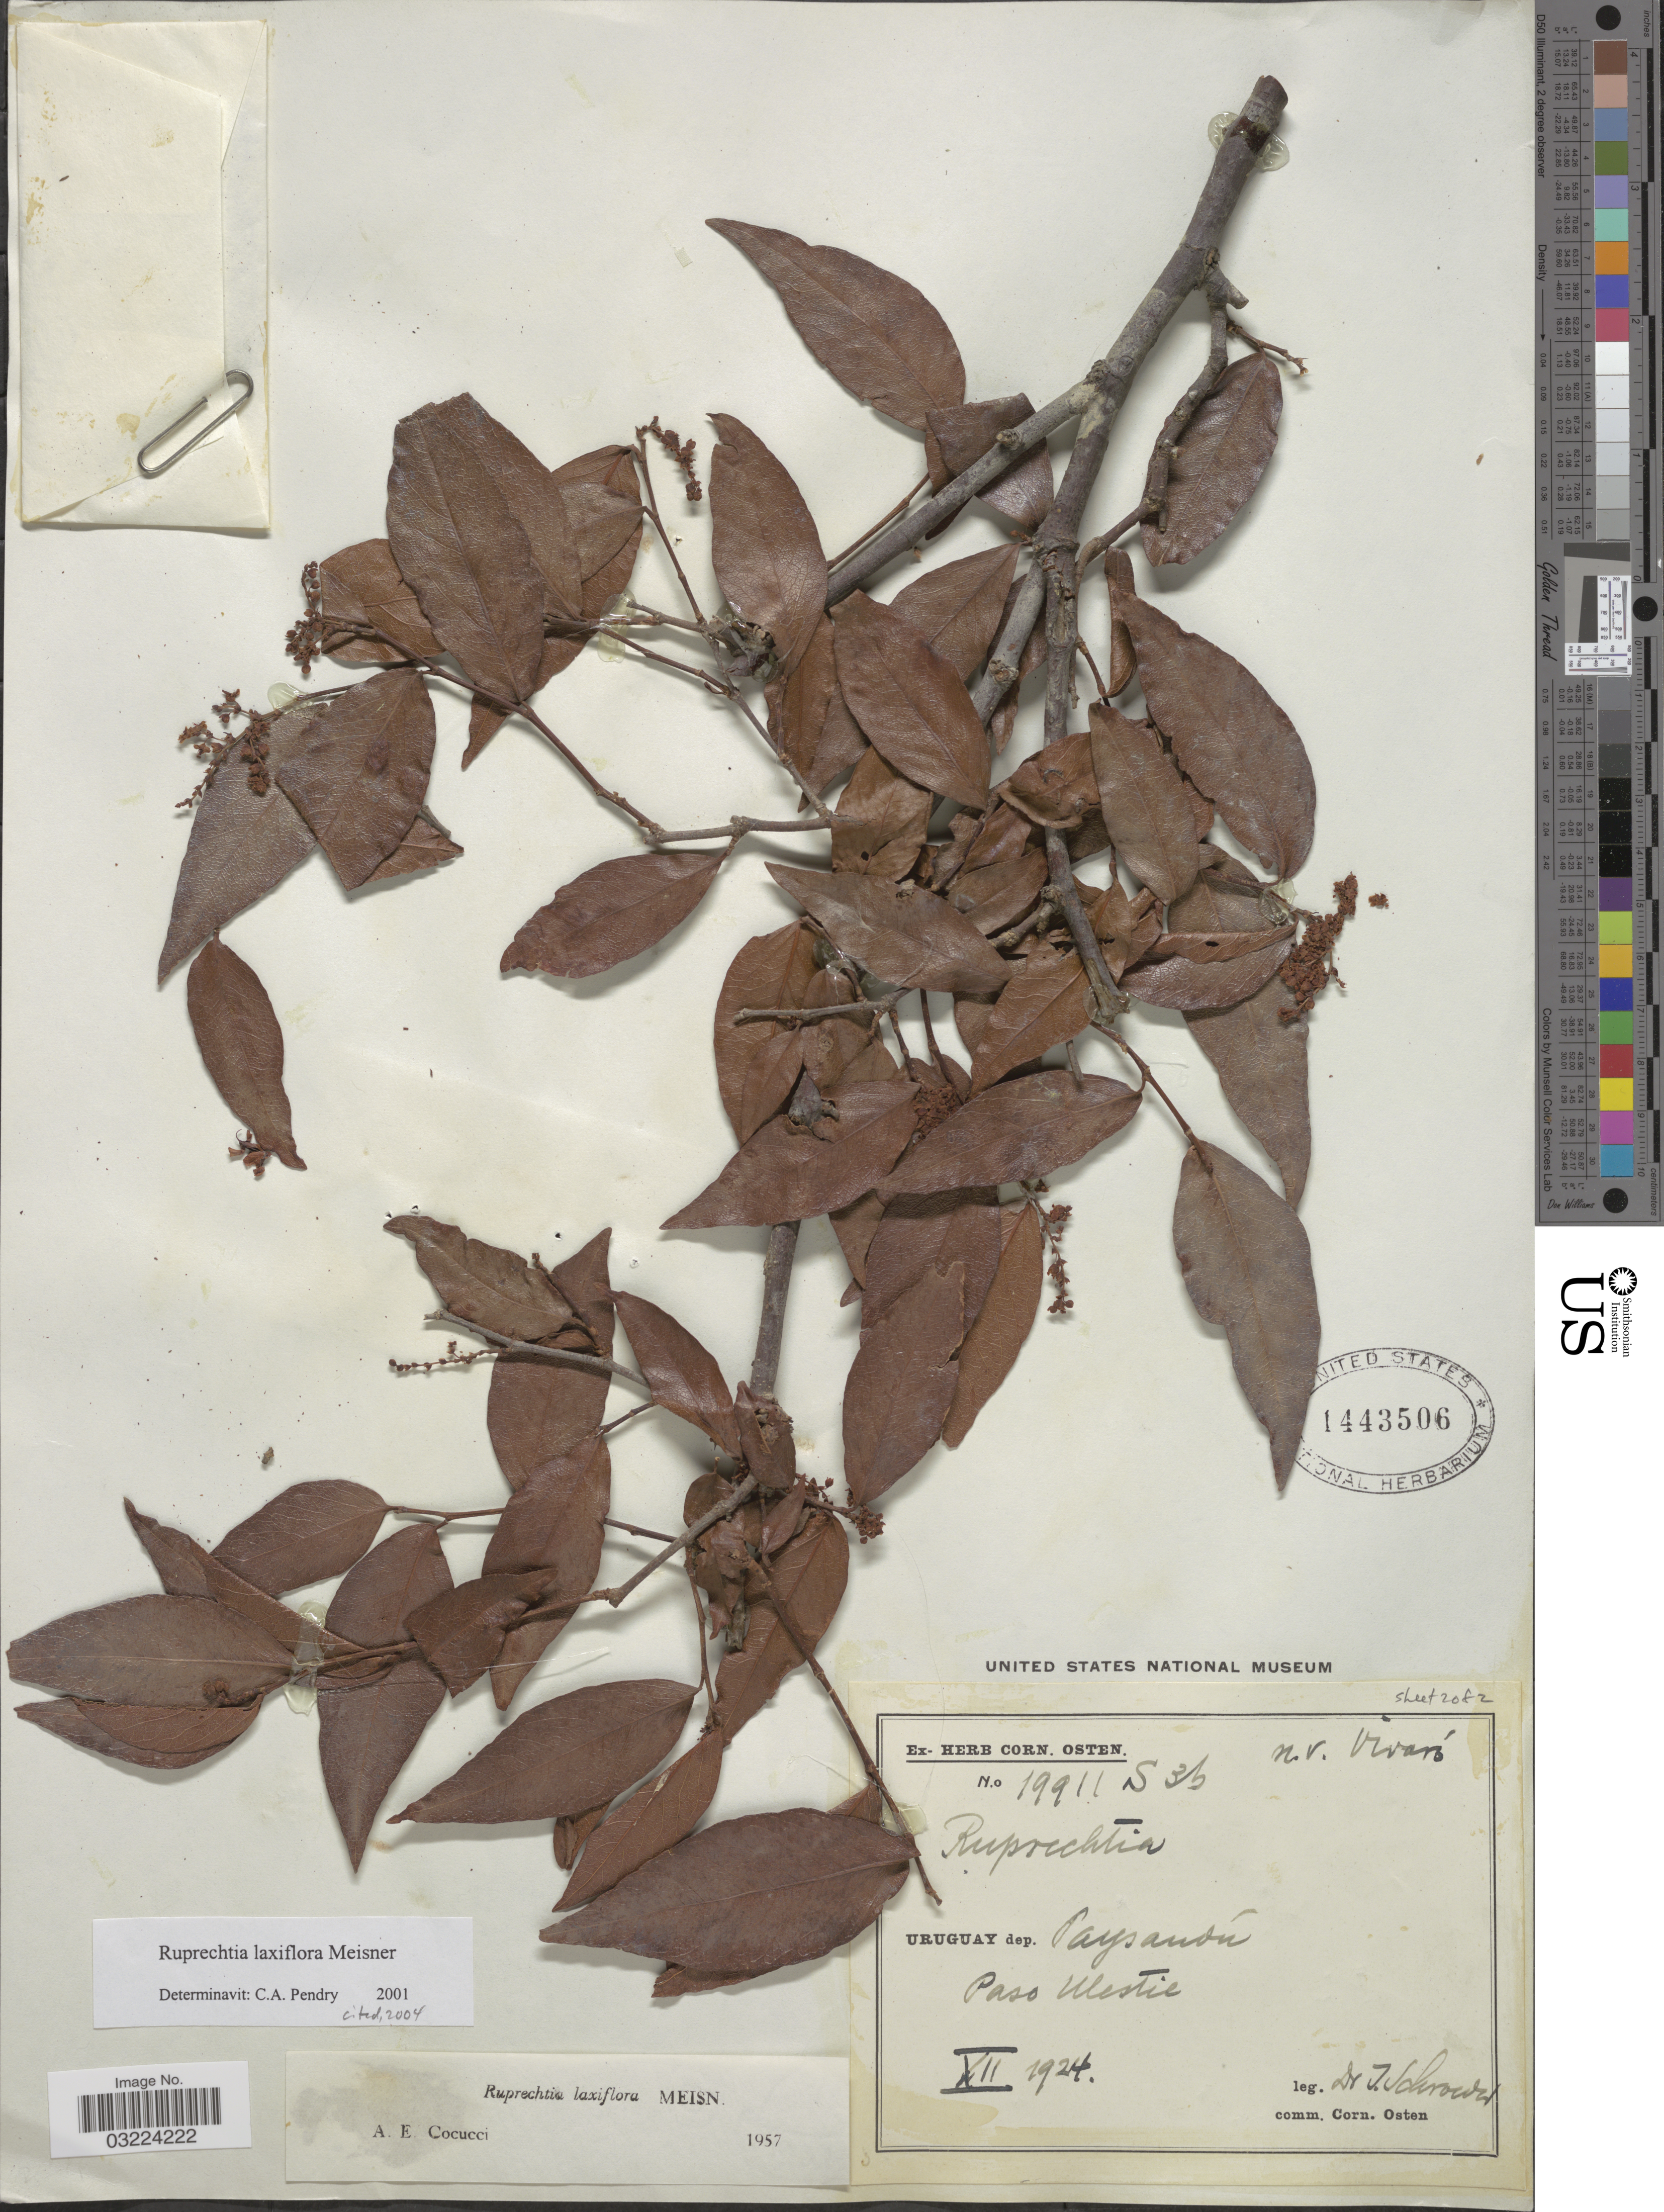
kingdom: Plantae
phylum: Tracheophyta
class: Magnoliopsida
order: Caryophyllales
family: Polygonaceae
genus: Ruprechtia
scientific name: Ruprechtia laxiflora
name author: Meisn.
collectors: J. Schröder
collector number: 19911S36*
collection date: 1924-12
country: Uruguay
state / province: Paysandu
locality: Dep. Paysandú, Paso Ulestie.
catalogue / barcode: US 1443506